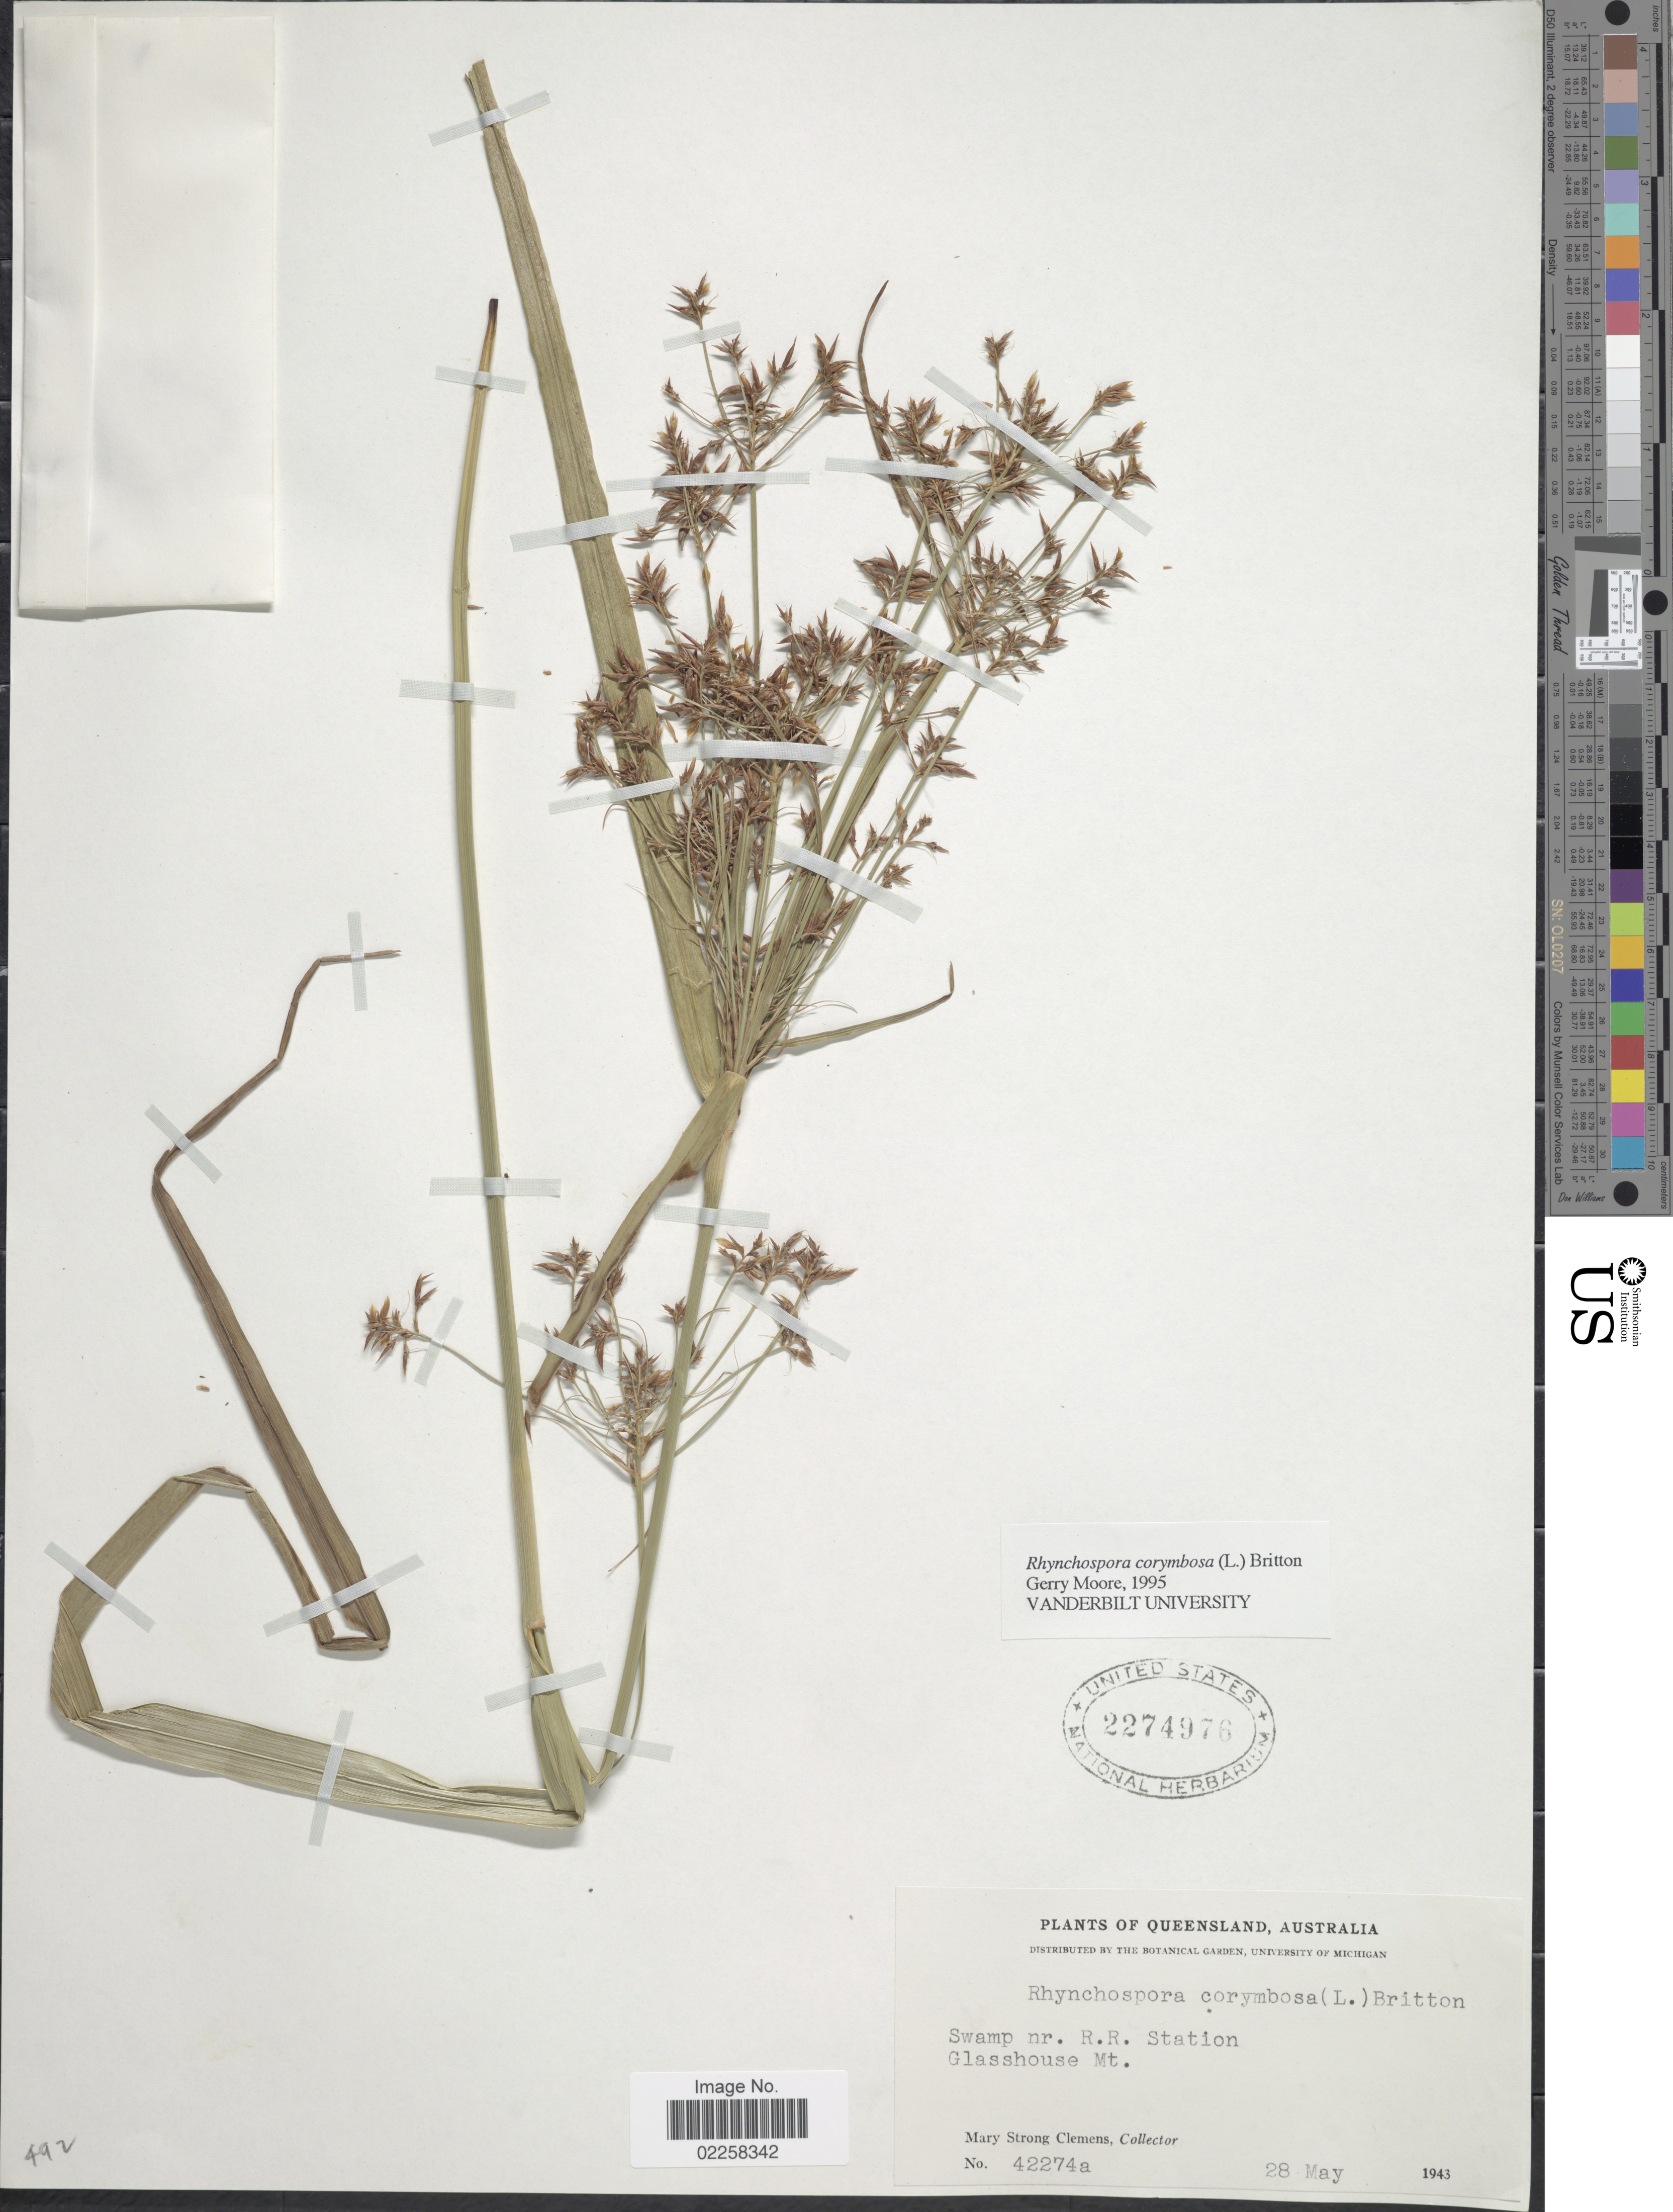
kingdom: Plantae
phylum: Tracheophyta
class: Liliopsida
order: Poales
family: Cyperaceae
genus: Rhynchospora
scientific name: Rhynchospora corymbosa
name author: (L.) Britton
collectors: M. S. Clemens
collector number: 42274a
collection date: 1943-05-28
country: Australia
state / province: Queensland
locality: Swamp nr. R.R. Station, Glasshouse Mt.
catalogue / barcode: US 2274976